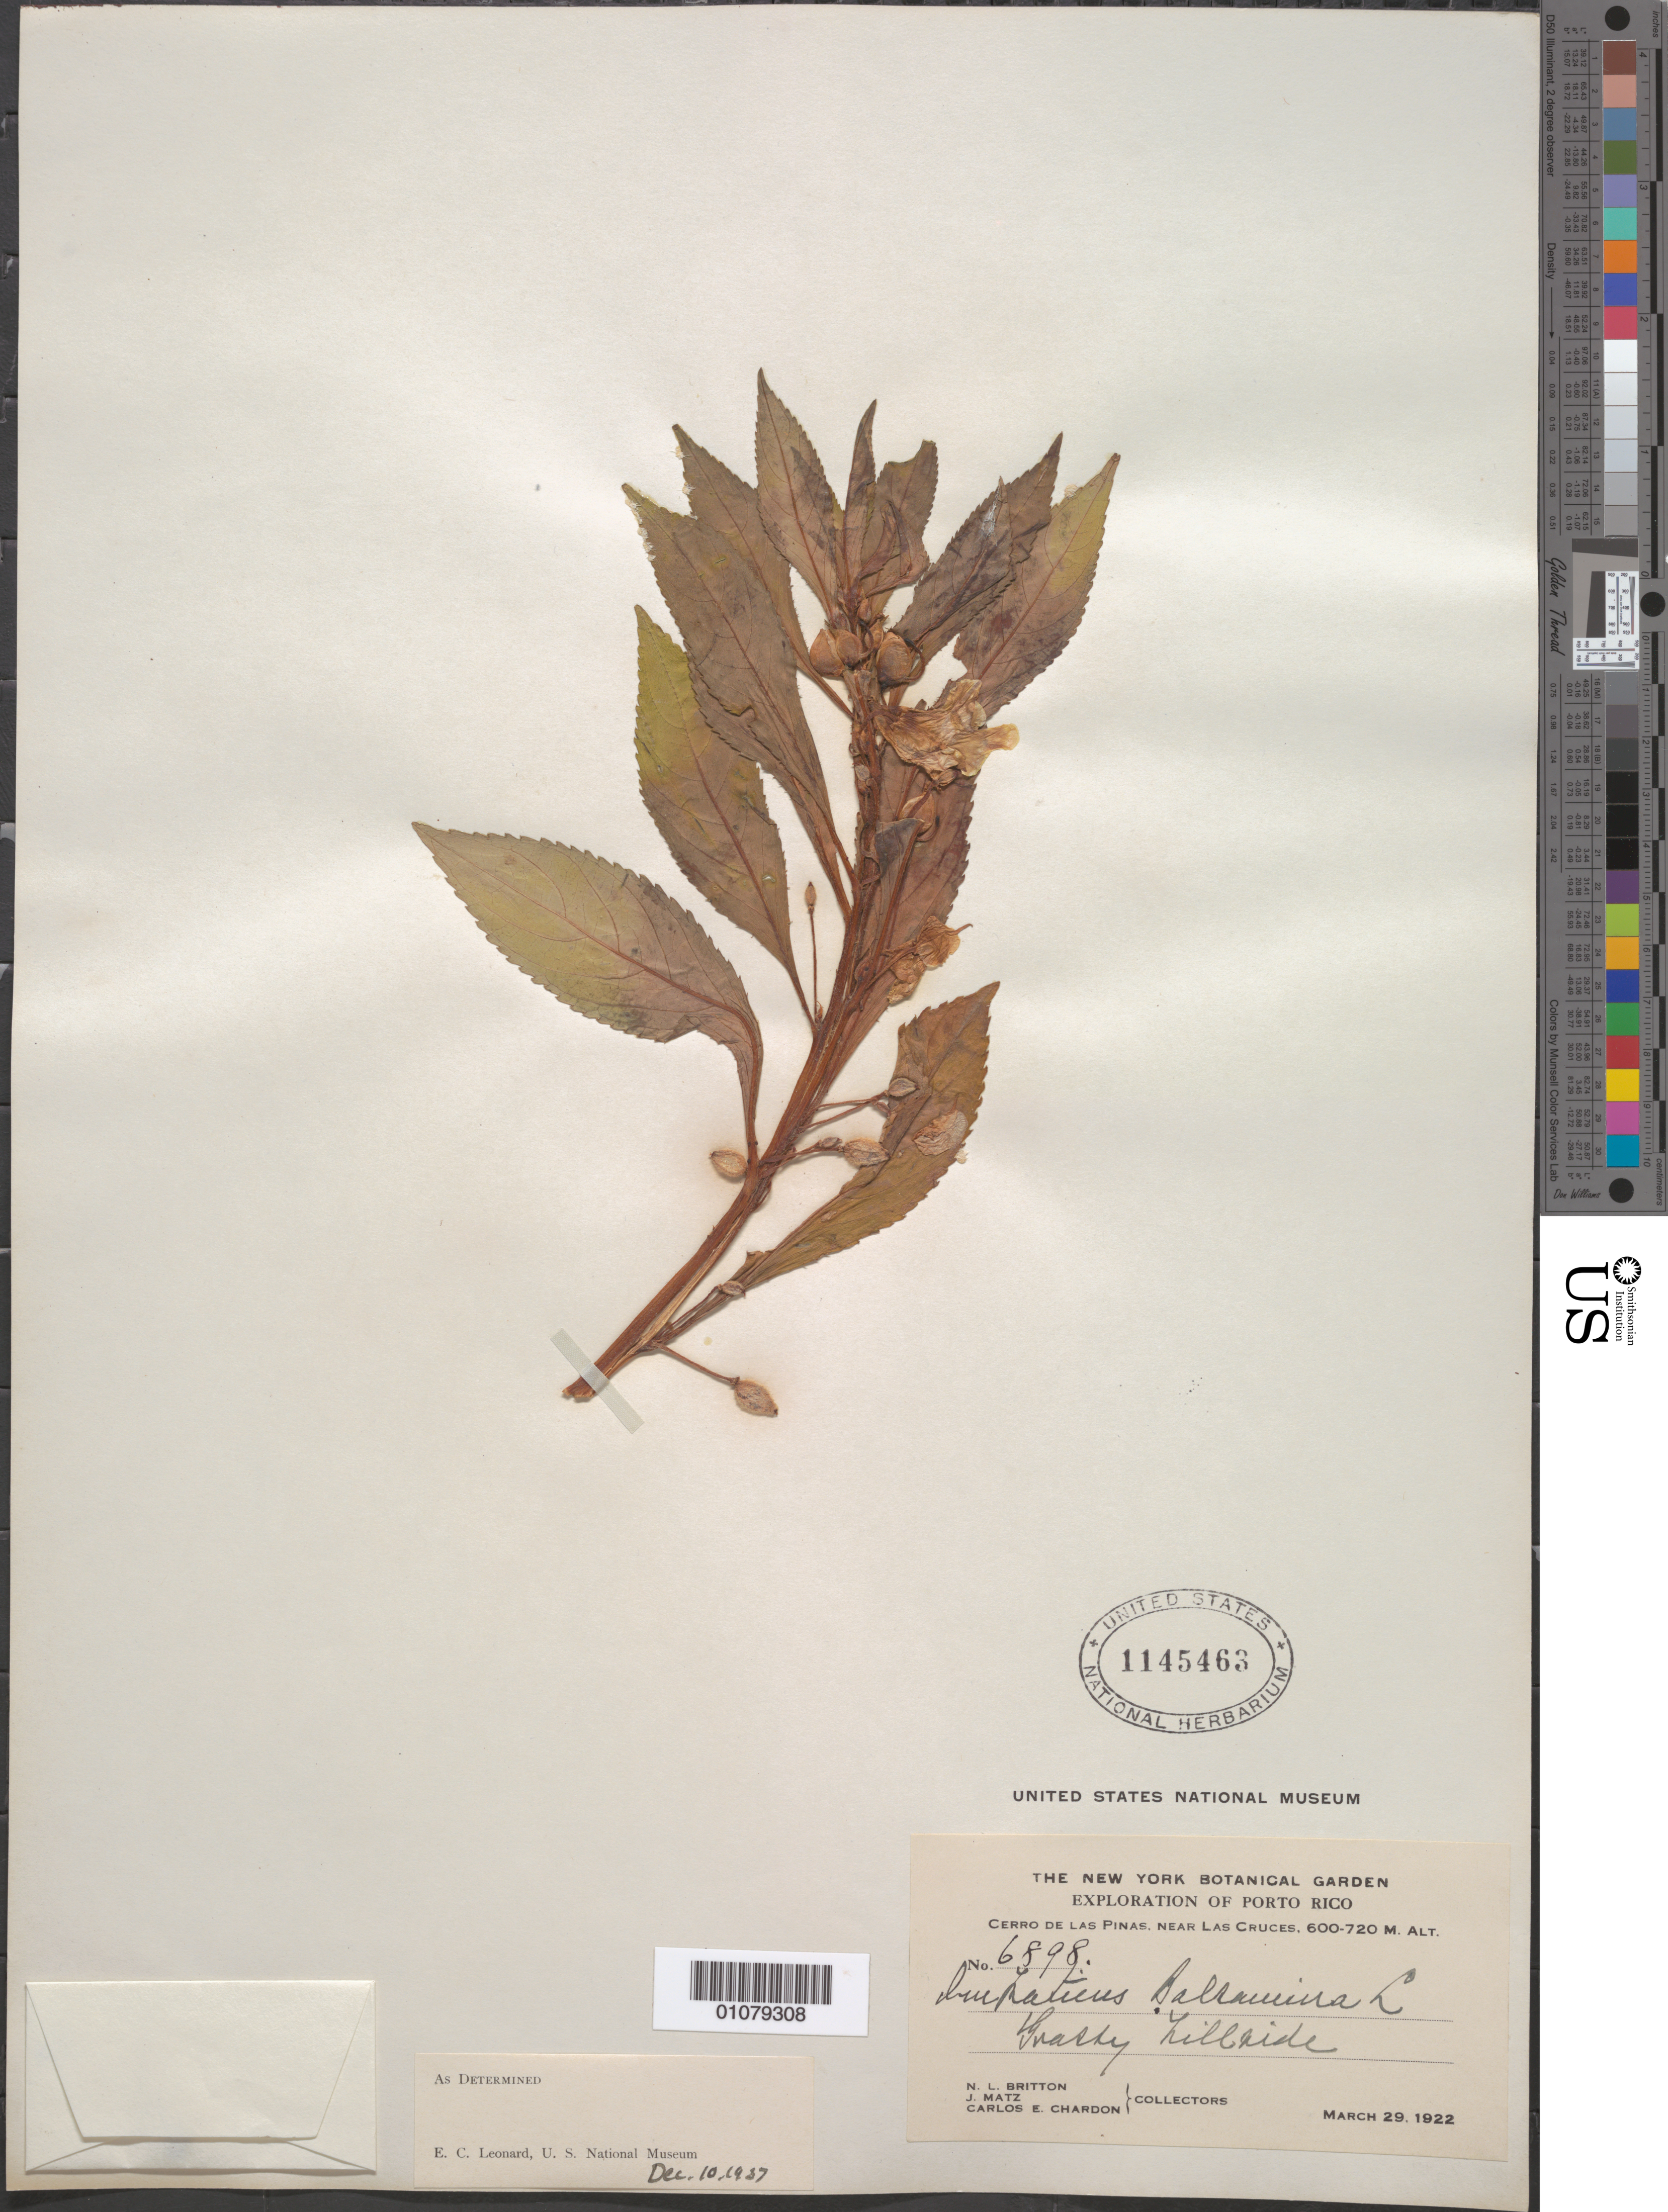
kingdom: Plantae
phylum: Tracheophyta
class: Magnoliopsida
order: Ericales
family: Balsaminaceae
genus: Impatiens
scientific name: Impatiens balsamina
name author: L.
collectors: N. Britton, C. E. Chardón & J. Matz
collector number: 6898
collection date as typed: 29 Mar 1922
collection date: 1922-03-29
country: Puerto Rico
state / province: Cayey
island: Puerto Rico I.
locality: Cerro de Las Pinas, near Las Cruces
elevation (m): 600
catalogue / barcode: US 1145463